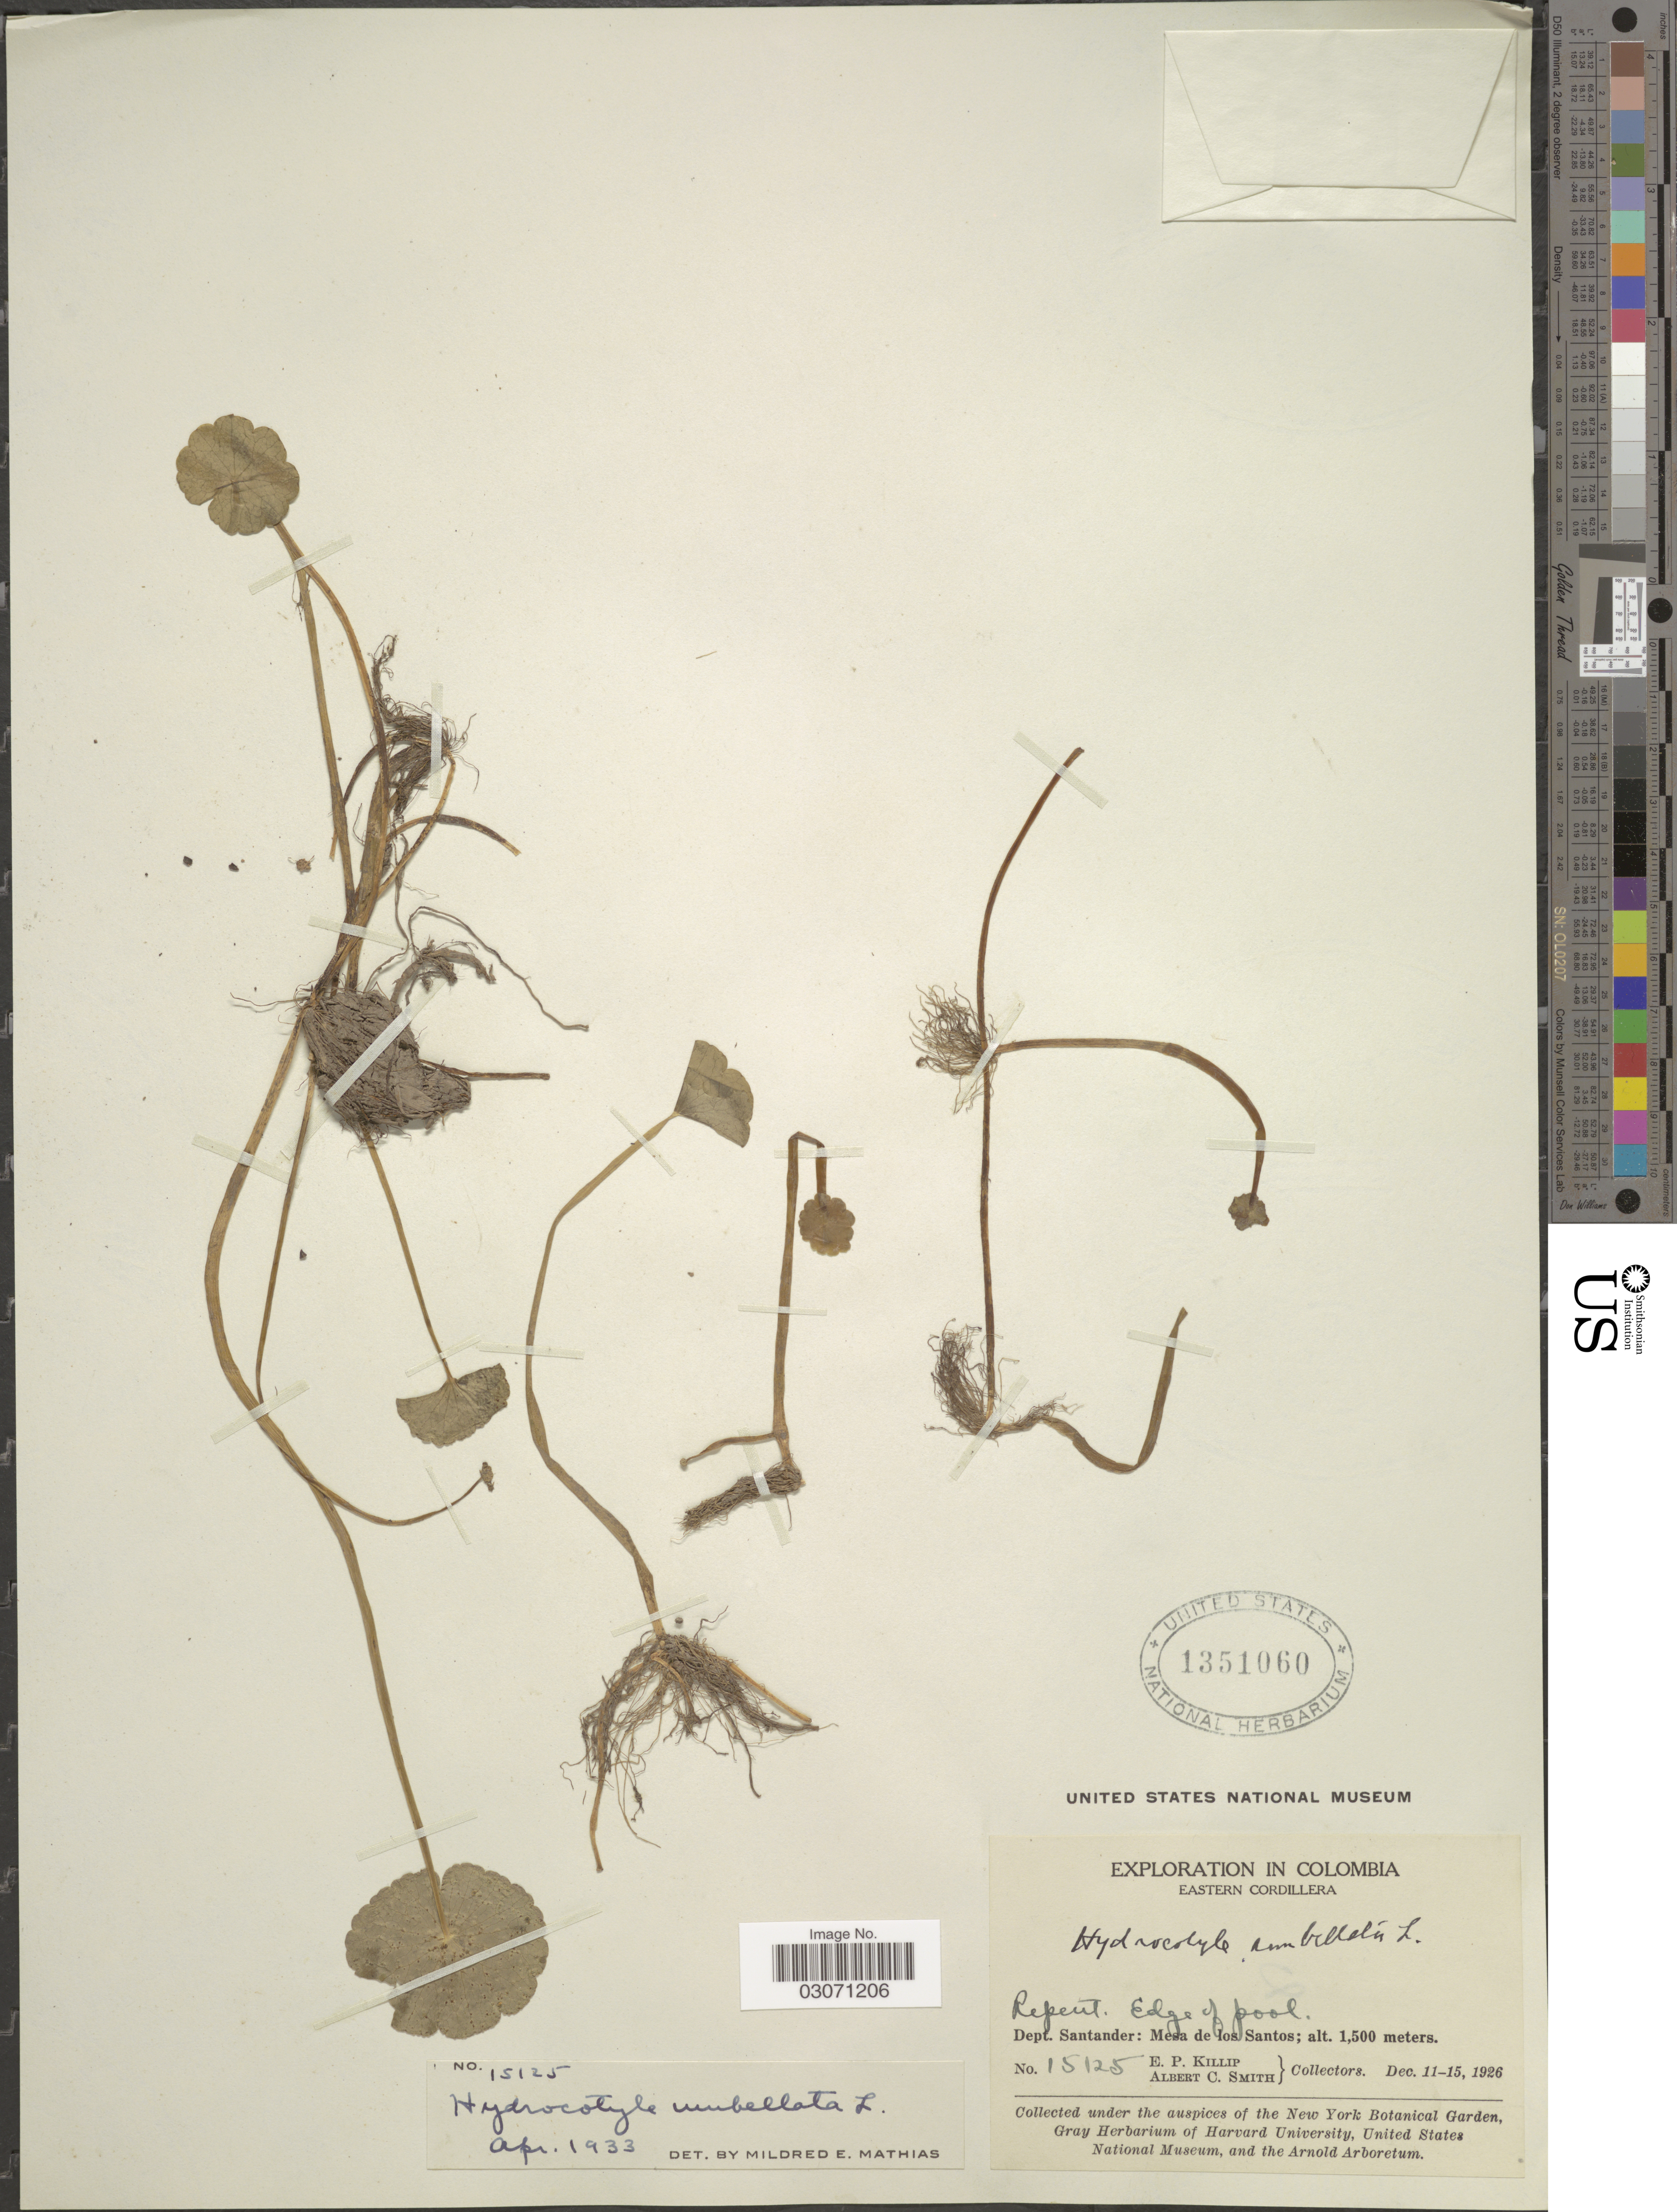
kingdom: Plantae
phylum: Tracheophyta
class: Magnoliopsida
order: Apiales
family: Araliaceae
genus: Hydrocotyle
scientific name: Hydrocotyle umbellata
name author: L.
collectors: E. P. Killip & A. C. Smith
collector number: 15125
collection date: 1926-12-11/1926-12-15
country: Colombia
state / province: Santander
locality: Eastern Cordillera. Dept. Santander: Mesa de los Santos.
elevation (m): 1500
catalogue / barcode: US 1351060